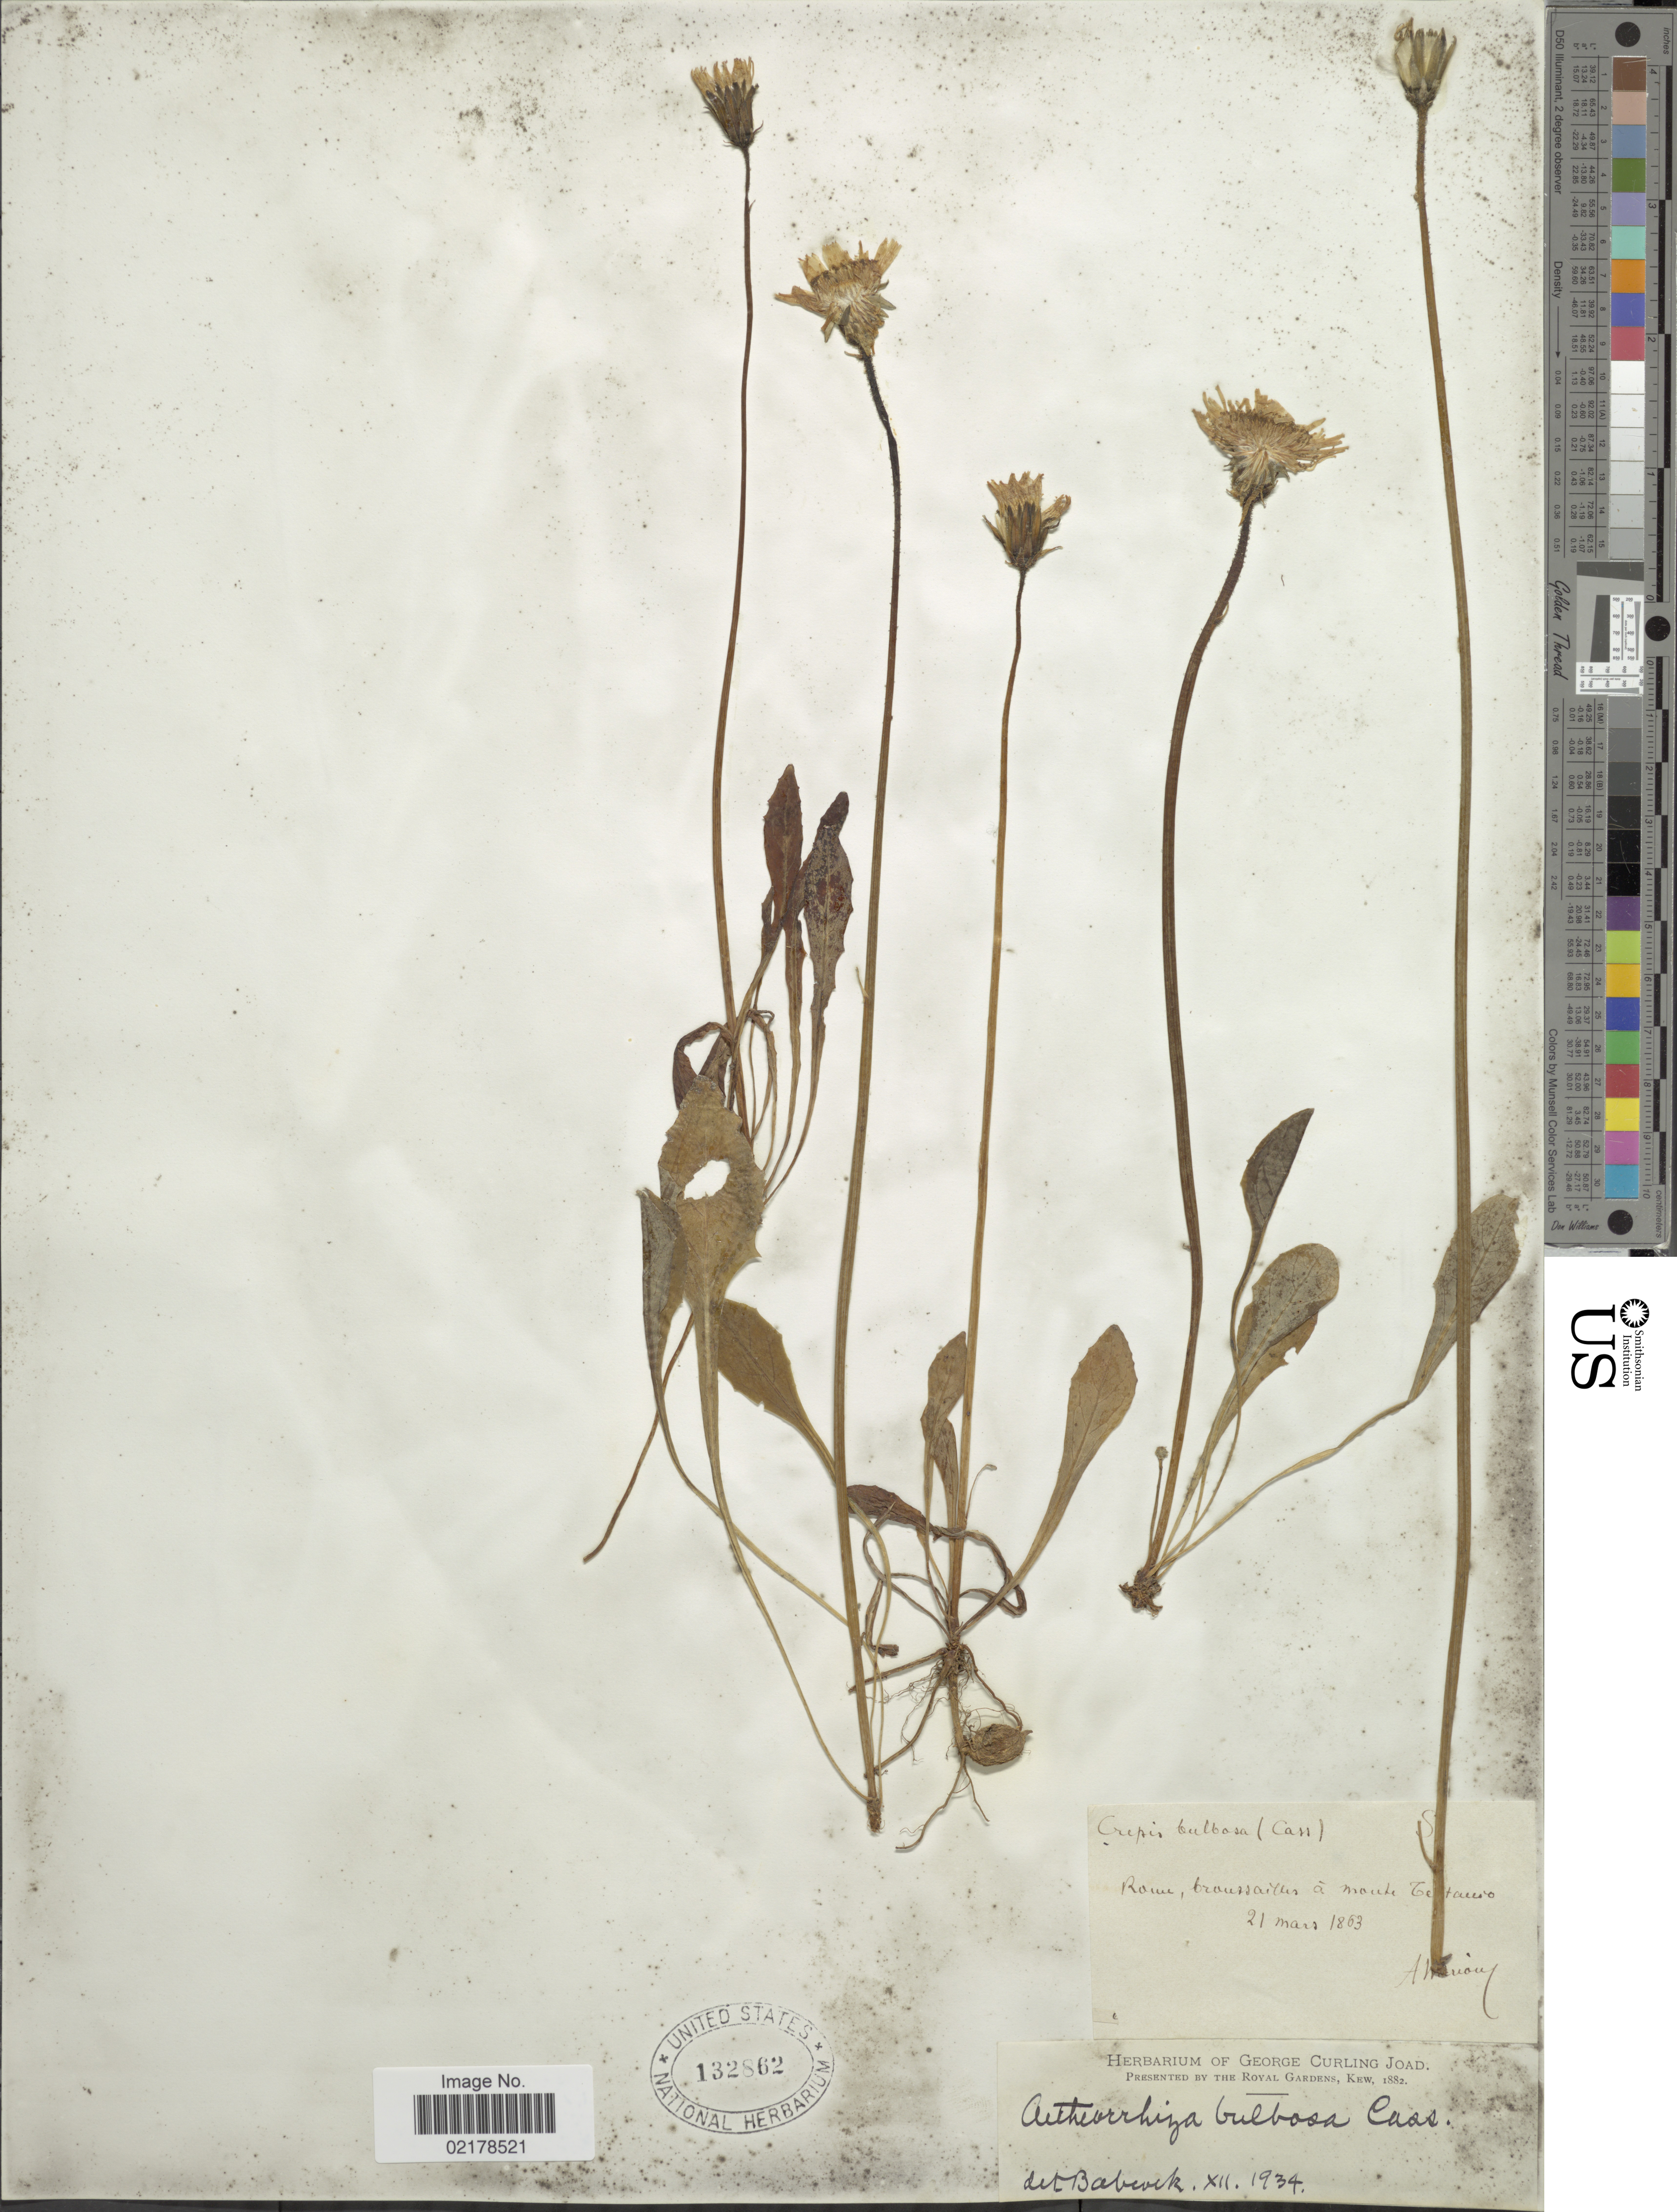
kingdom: Plantae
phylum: Tracheophyta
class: Magnoliopsida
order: Asterales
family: Asteraceae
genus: Aetheorhiza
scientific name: Aetheorhiza bulbosa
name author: (L.) Cass.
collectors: A. Warion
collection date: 1863-03-21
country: Italy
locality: Rome, broussailes à monte Te [illegible text]tanio [interpreted]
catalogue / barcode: US 132862